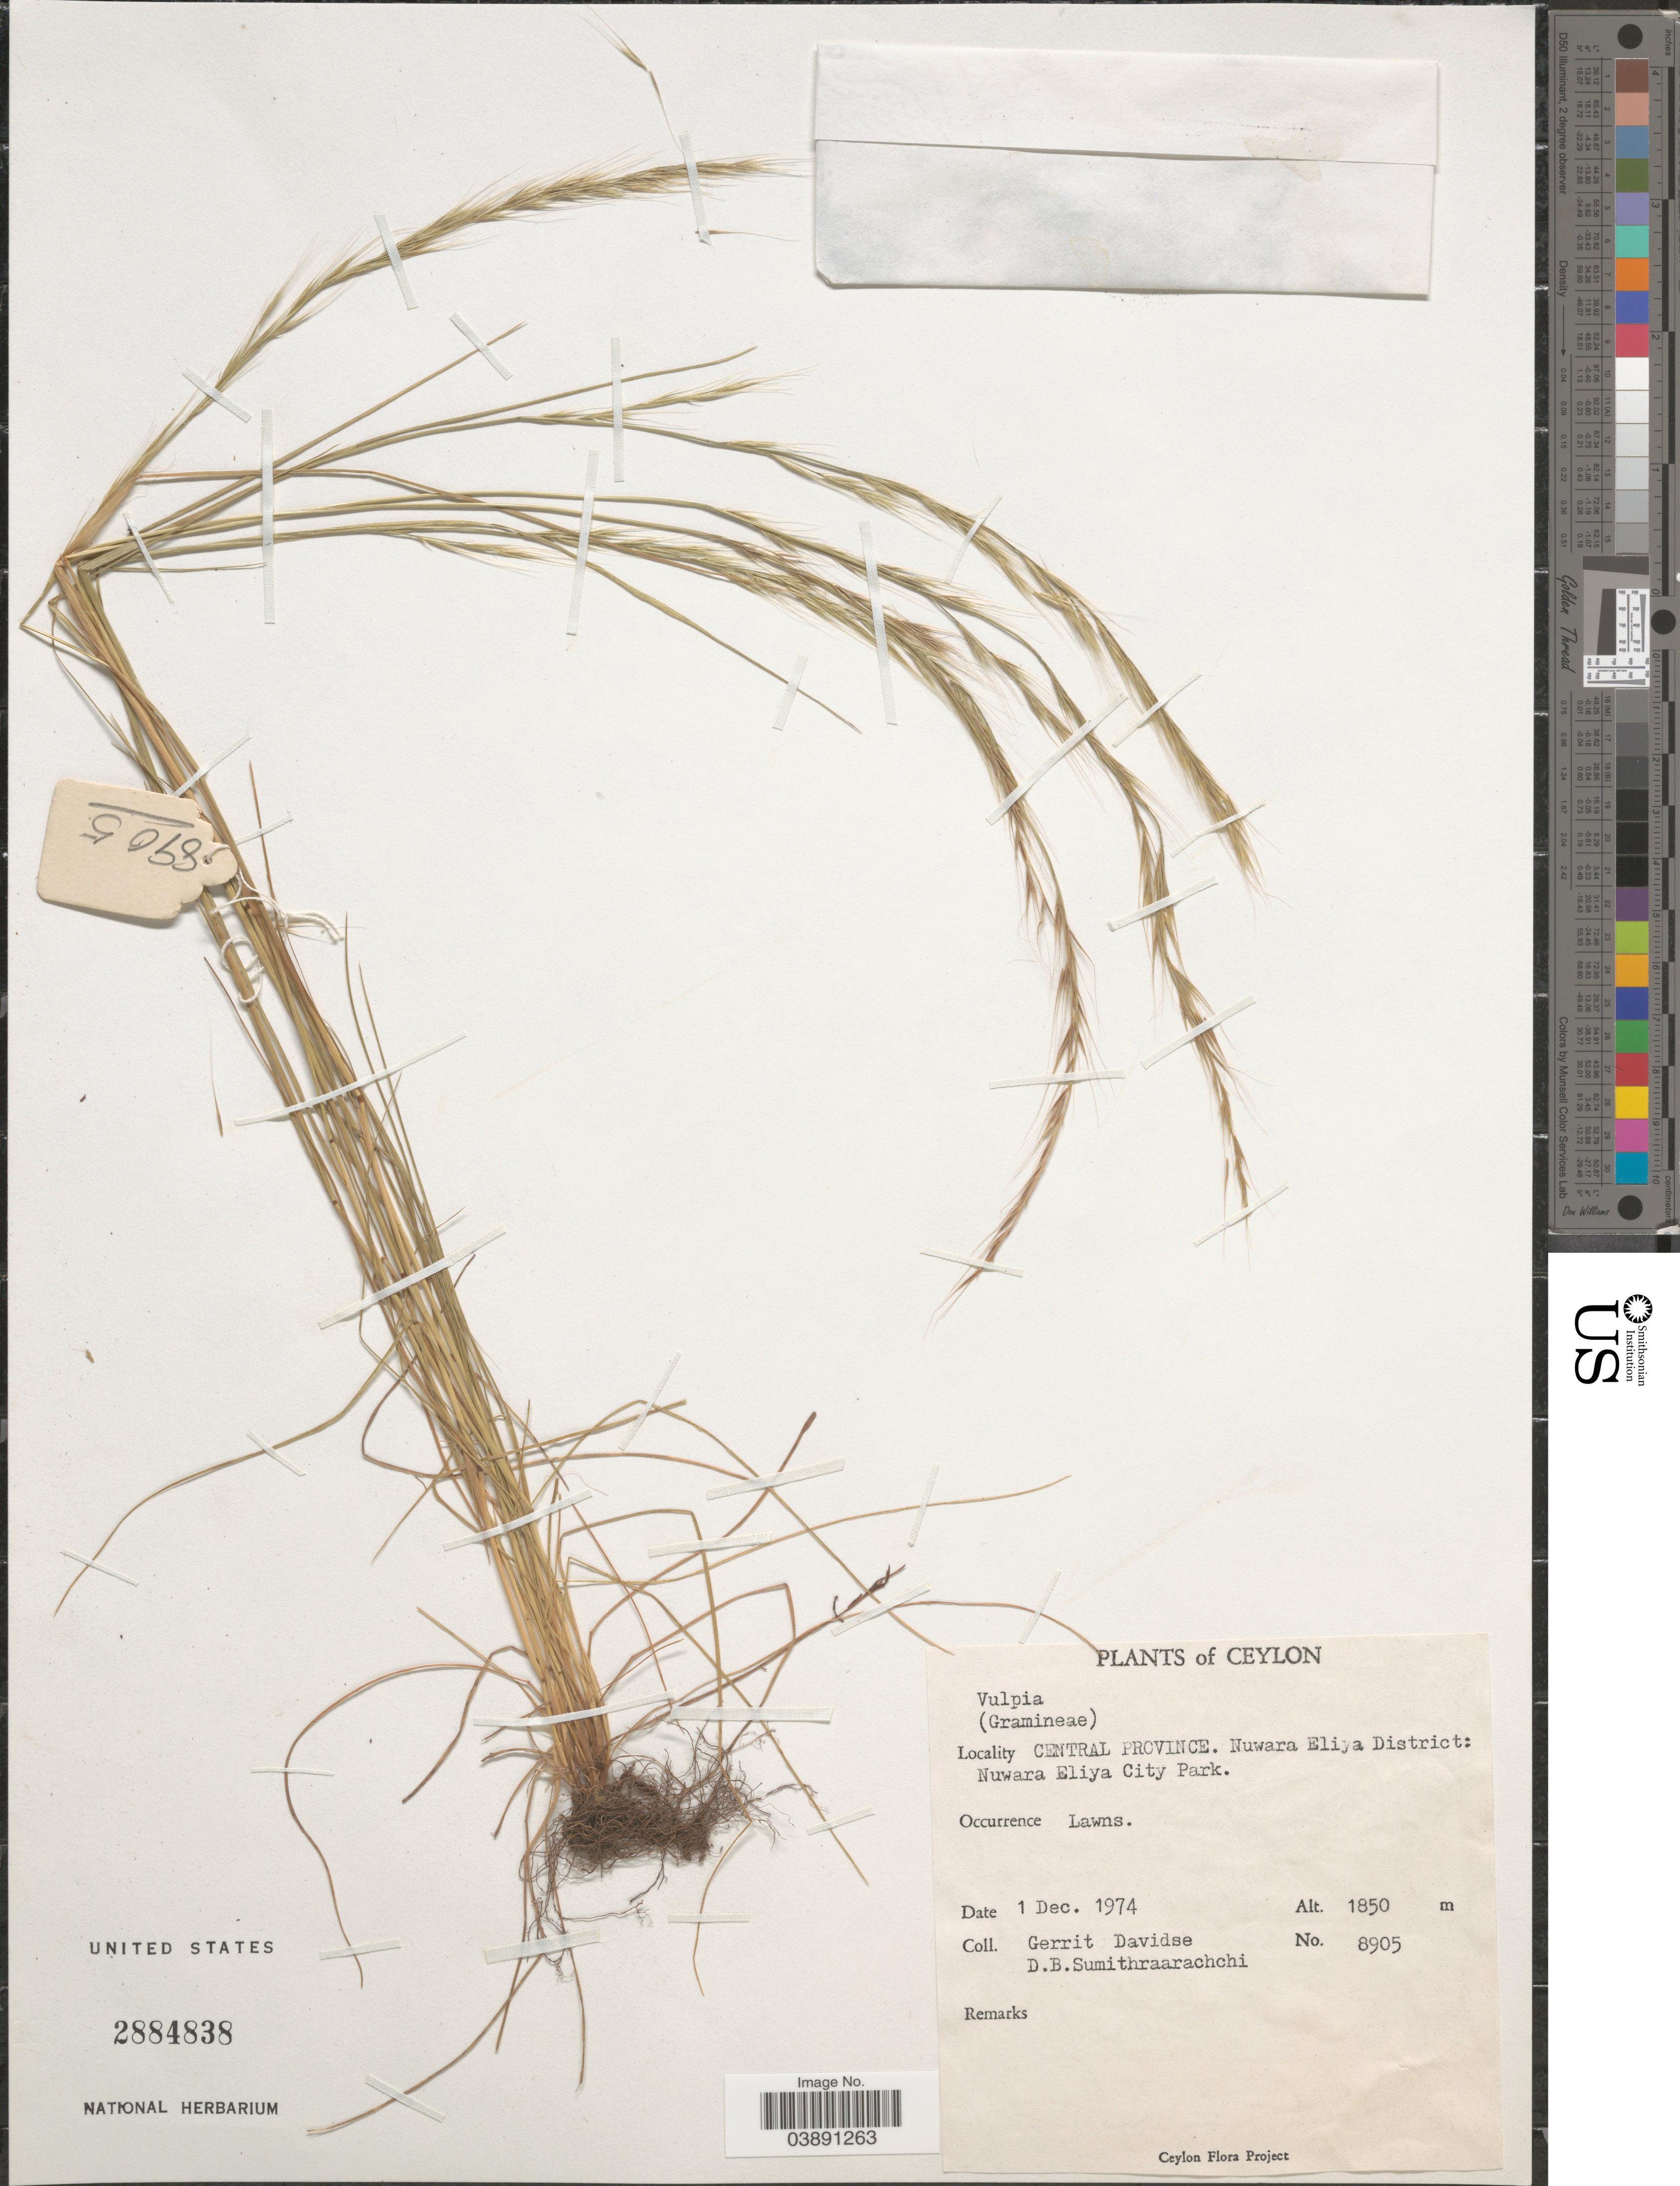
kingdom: Plantae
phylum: Tracheophyta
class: Liliopsida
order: Poales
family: Poaceae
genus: Festuca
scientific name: Festuca sp.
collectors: G. Davidse & D. B. Sumithraarachchi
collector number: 8905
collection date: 1974-12-01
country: Sri Lanka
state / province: Central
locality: Ceylon. Nuwara Eliya District: Nuwara Eliya City Park.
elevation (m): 1850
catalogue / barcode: US 2884838